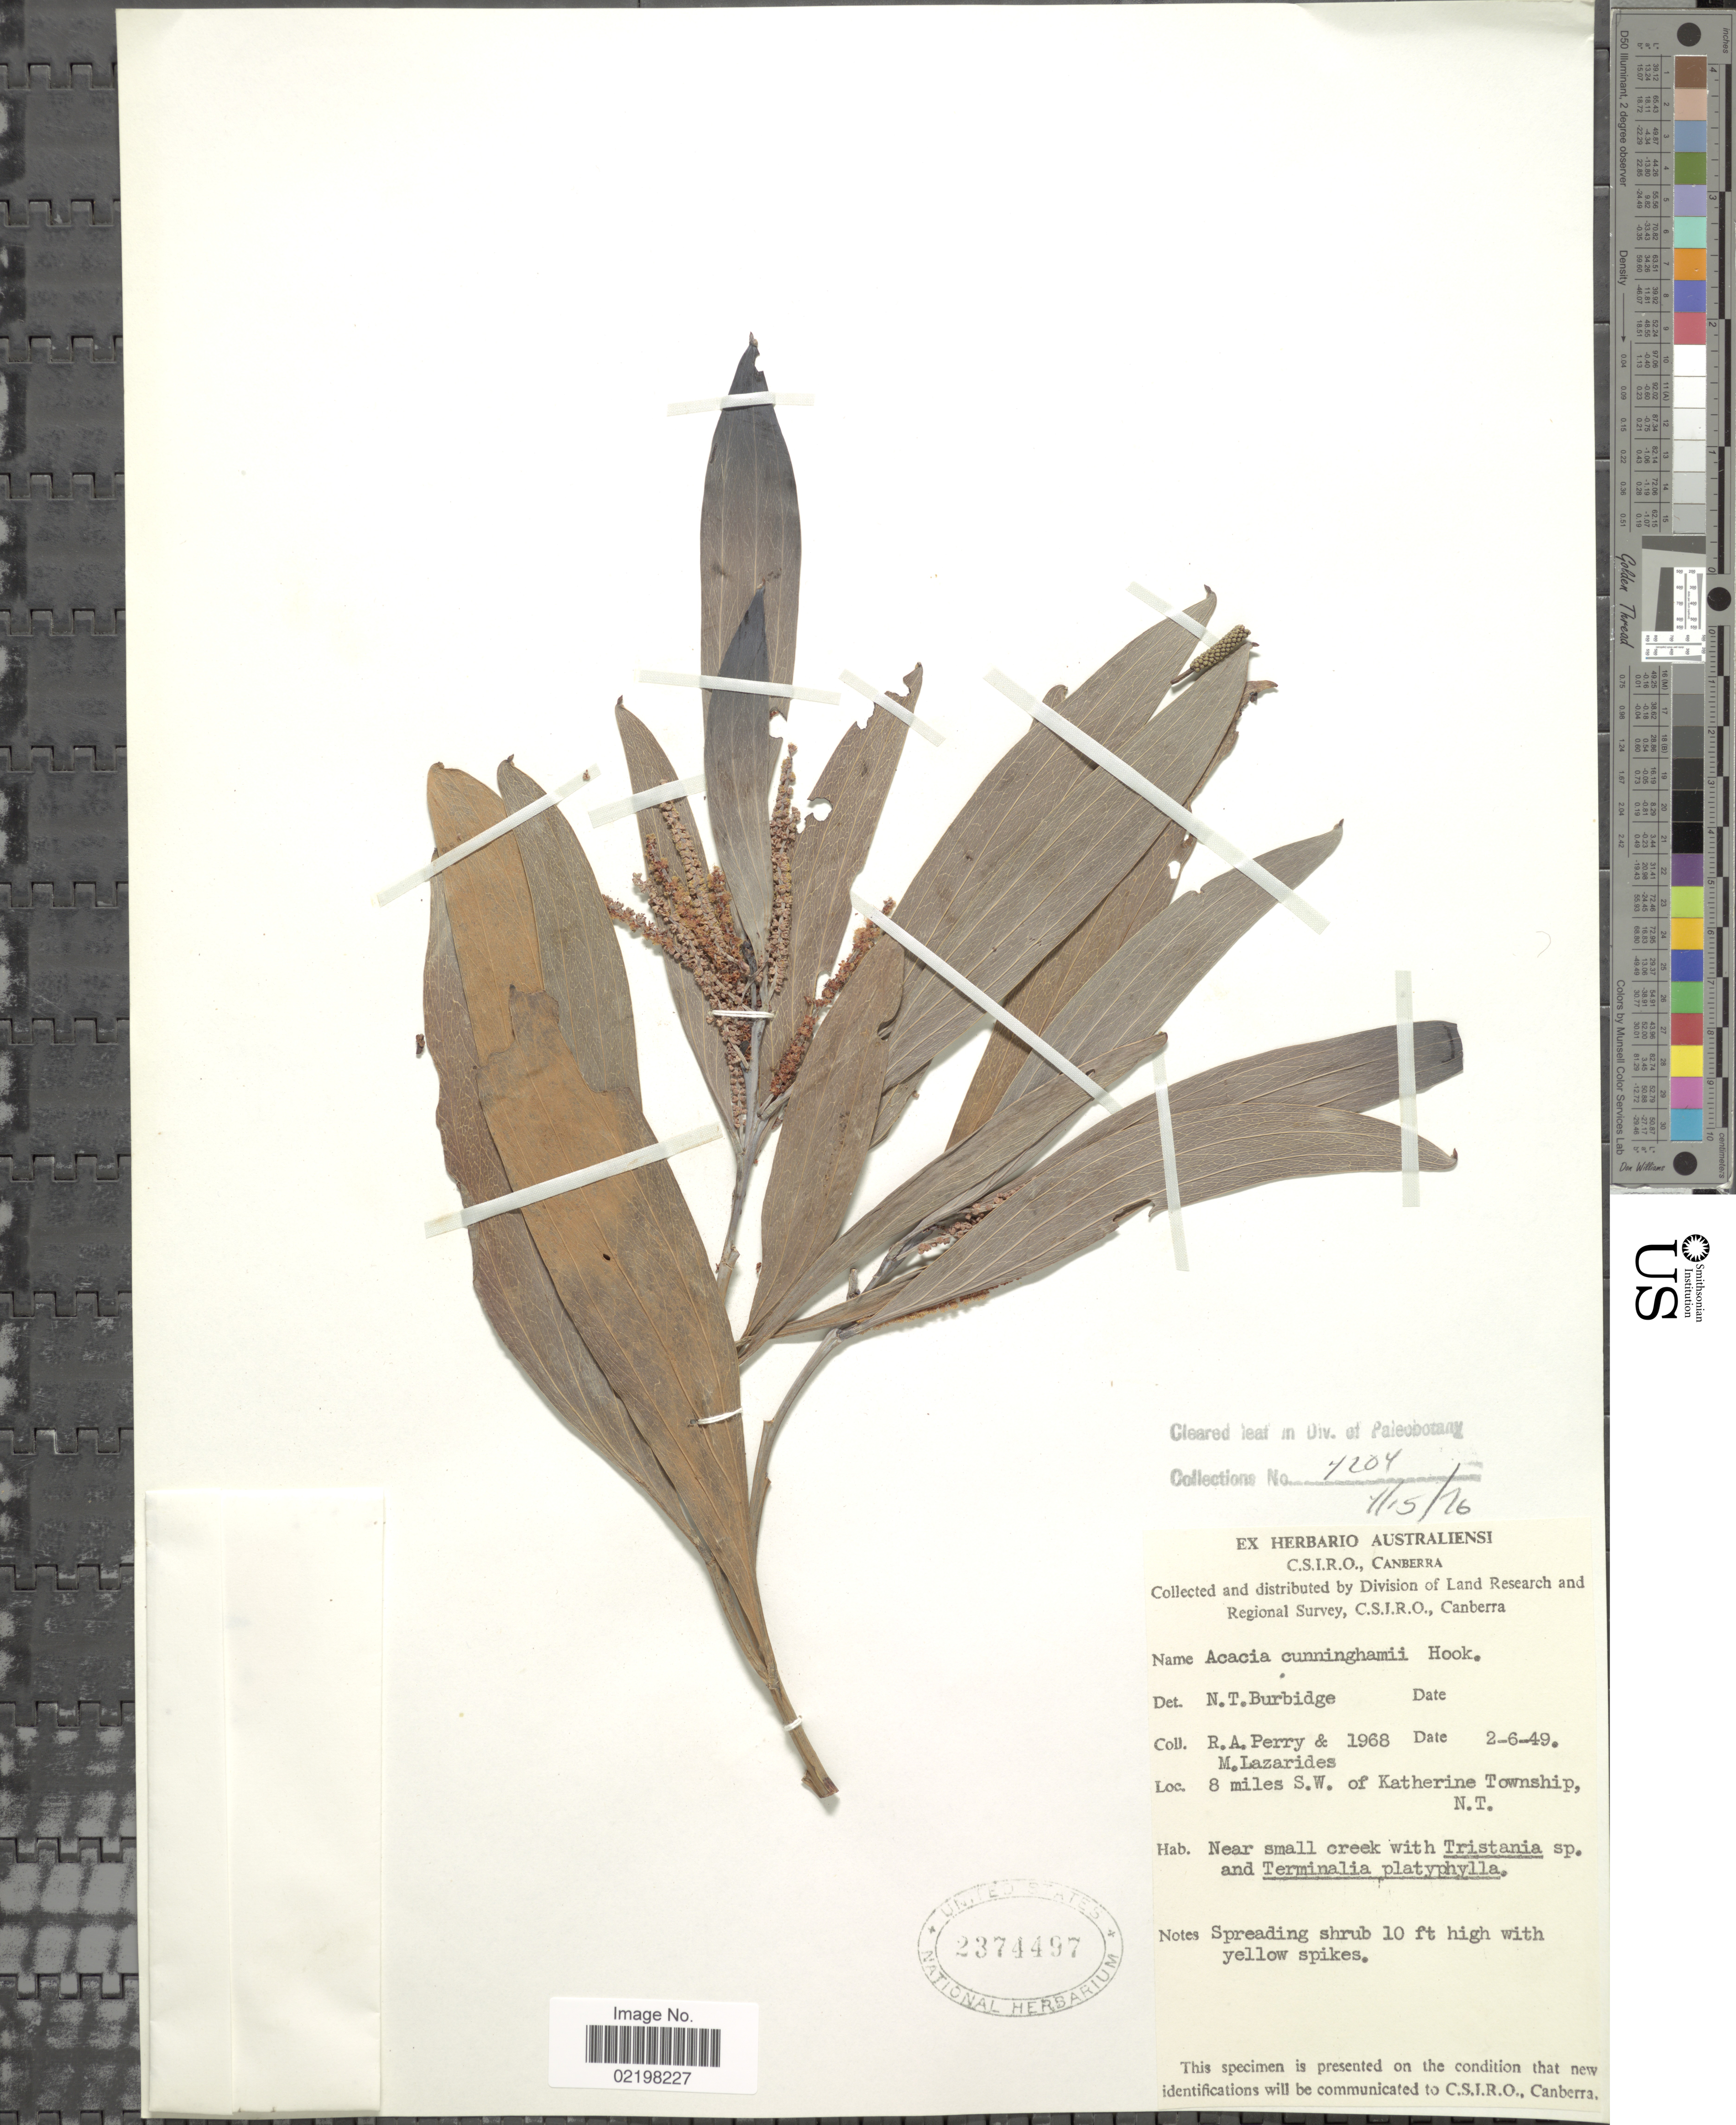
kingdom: Plantae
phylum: Tracheophyta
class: Magnoliopsida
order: Fabales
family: Fabaceae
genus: Acacia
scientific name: Acacia holosericea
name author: A. Cunn. ex Don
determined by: Maslin, B. R.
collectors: Perry, R. A. & M. Lazarides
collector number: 1968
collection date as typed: Transcribed d/m/y: 2/6/49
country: Australia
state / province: Northern Territory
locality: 8 miles S.W. of Katherine Township,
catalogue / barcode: US 2374497